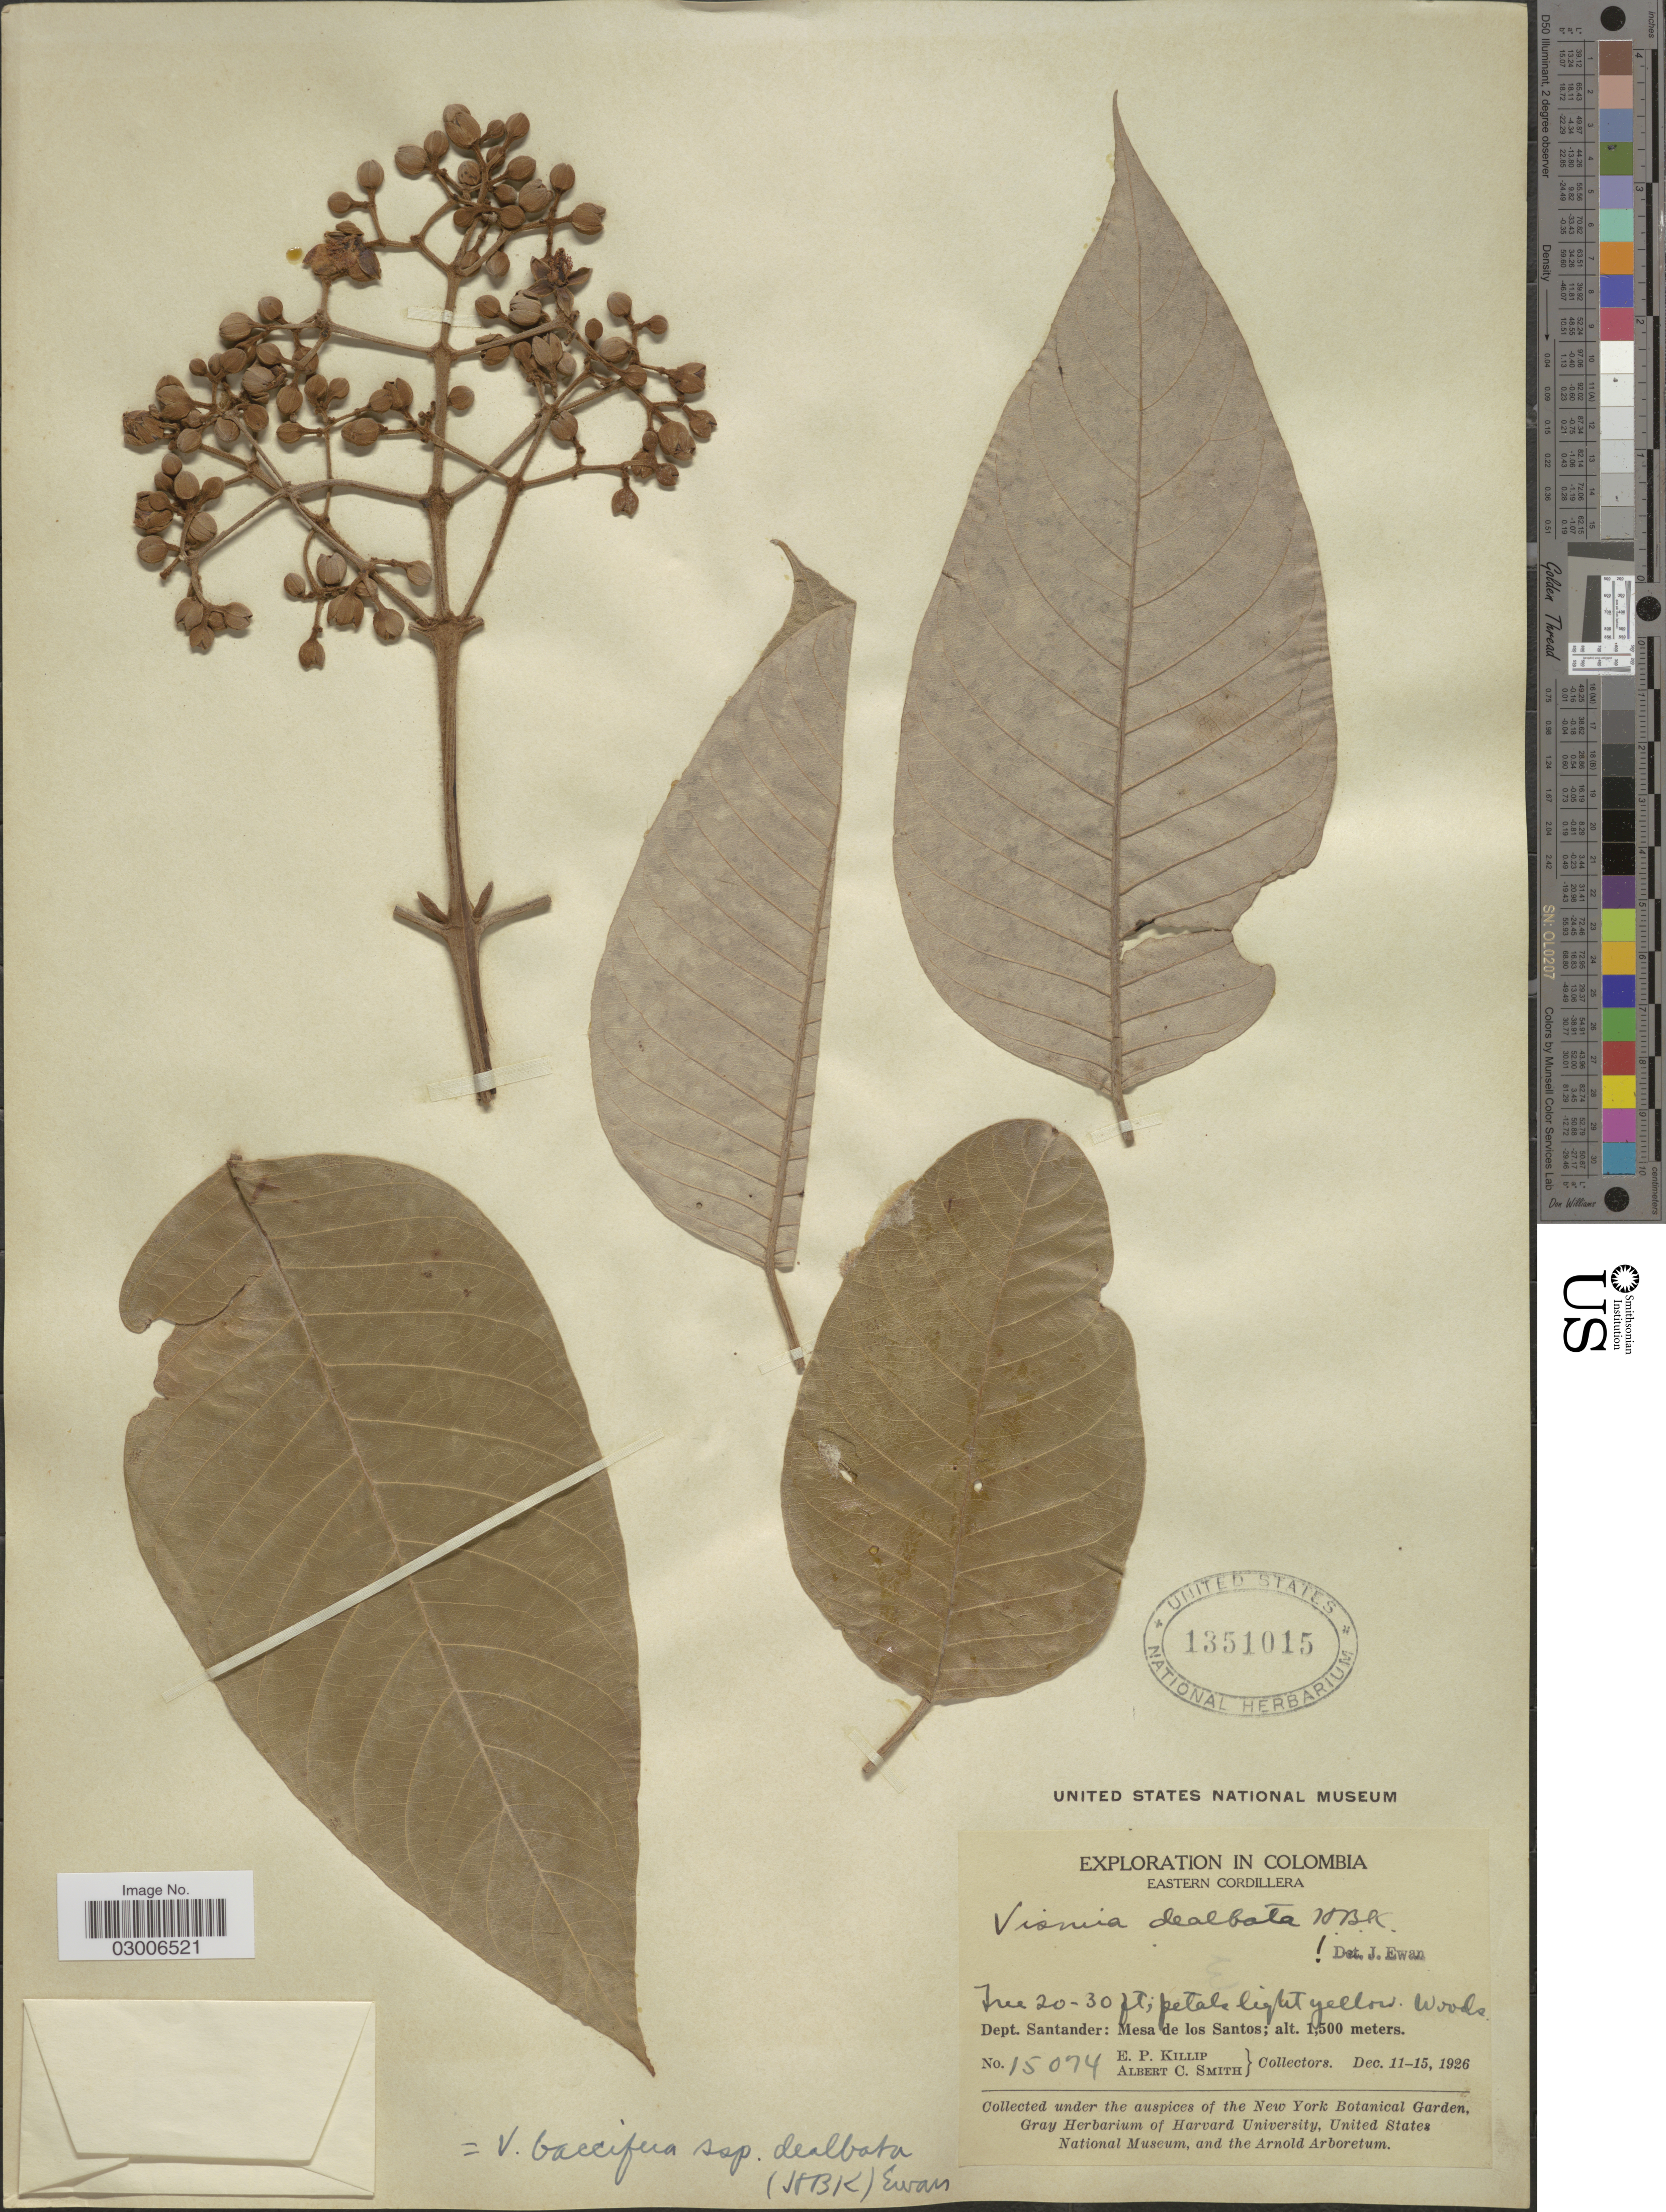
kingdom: Plantae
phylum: Tracheophyta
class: Magnoliopsida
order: Malpighiales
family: Hypericaceae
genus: Vismia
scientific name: Vismia baccifera subsp. dealbata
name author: (Kunth) Ewan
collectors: E. P. Killip & A. C. Smith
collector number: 15074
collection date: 1926-12-11/1926-12-15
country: Colombia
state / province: Santander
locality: Dept. Santander: Mesa de los Santos, Eastern Cordillera.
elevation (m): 1500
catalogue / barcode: US 1351015